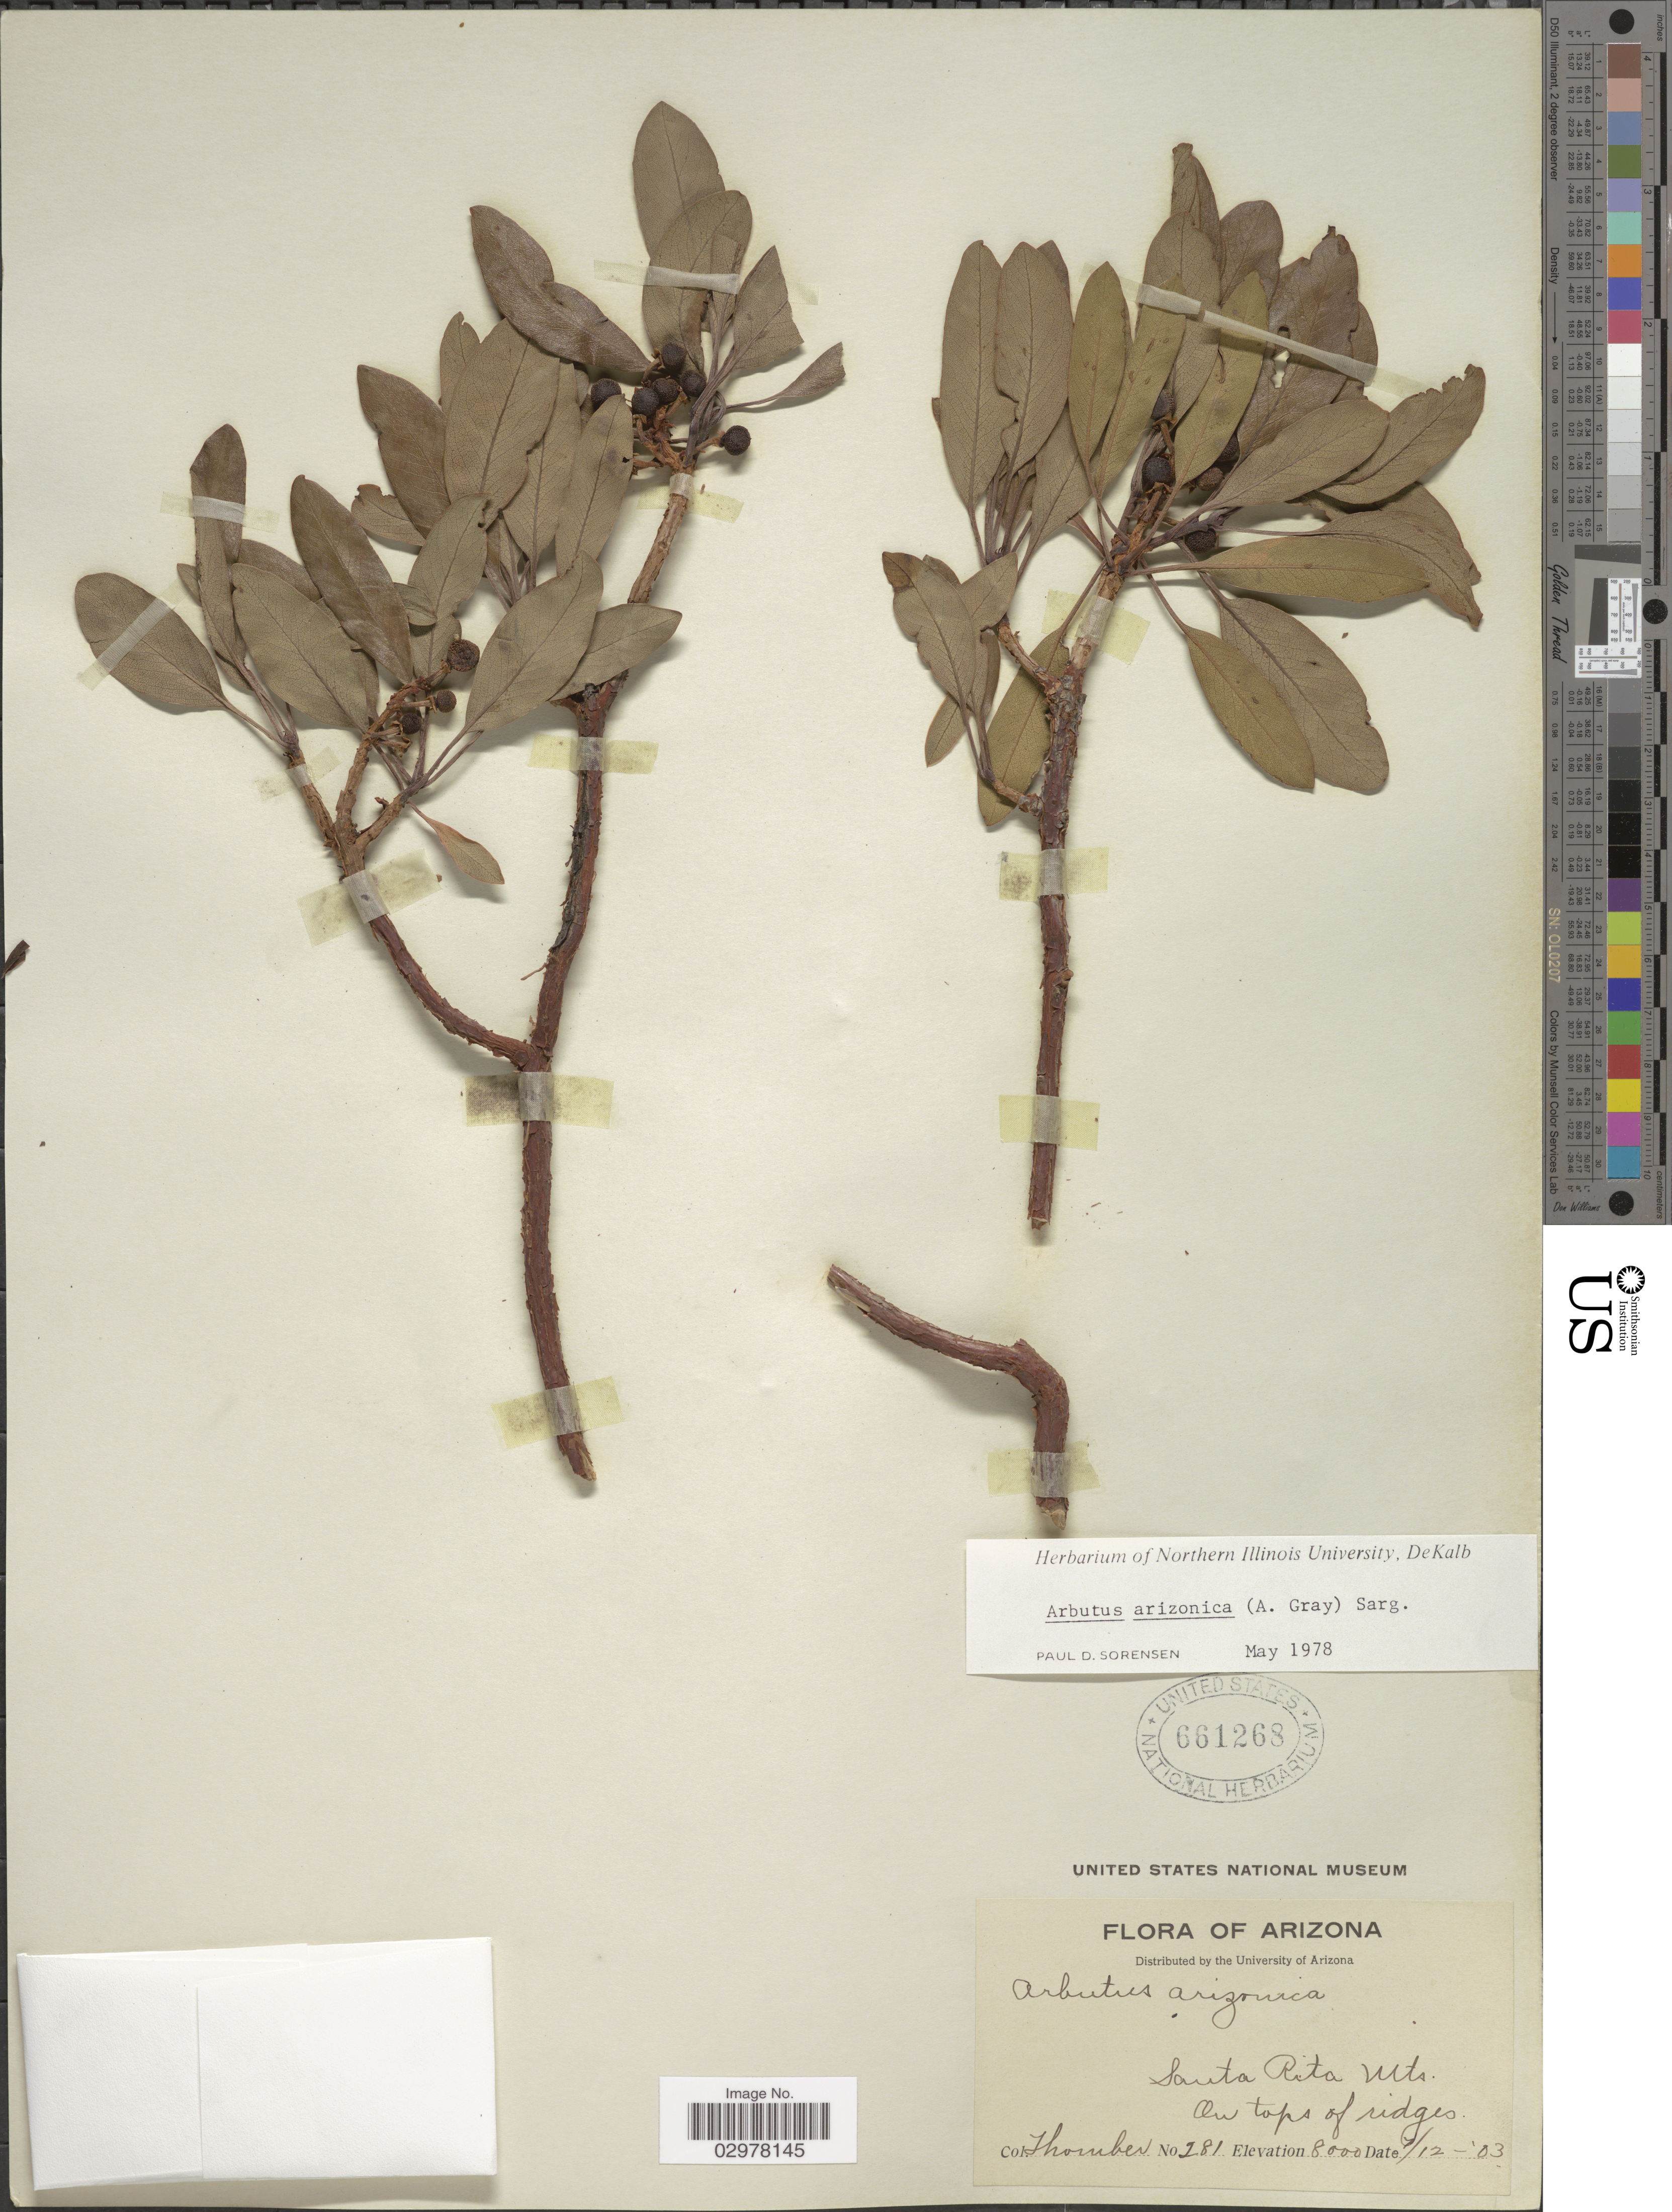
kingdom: Plantae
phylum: Tracheophyta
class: Magnoliopsida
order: Ericales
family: Ericaceae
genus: Arbutus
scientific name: Arbutus arizonica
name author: (A. Gray) Sarg.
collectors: J. Thornber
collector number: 181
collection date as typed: Transcribed d/m/y: 7/12/3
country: United States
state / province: Arizona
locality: Santa Rita Mts. On tops of ridges.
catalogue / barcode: US 661268